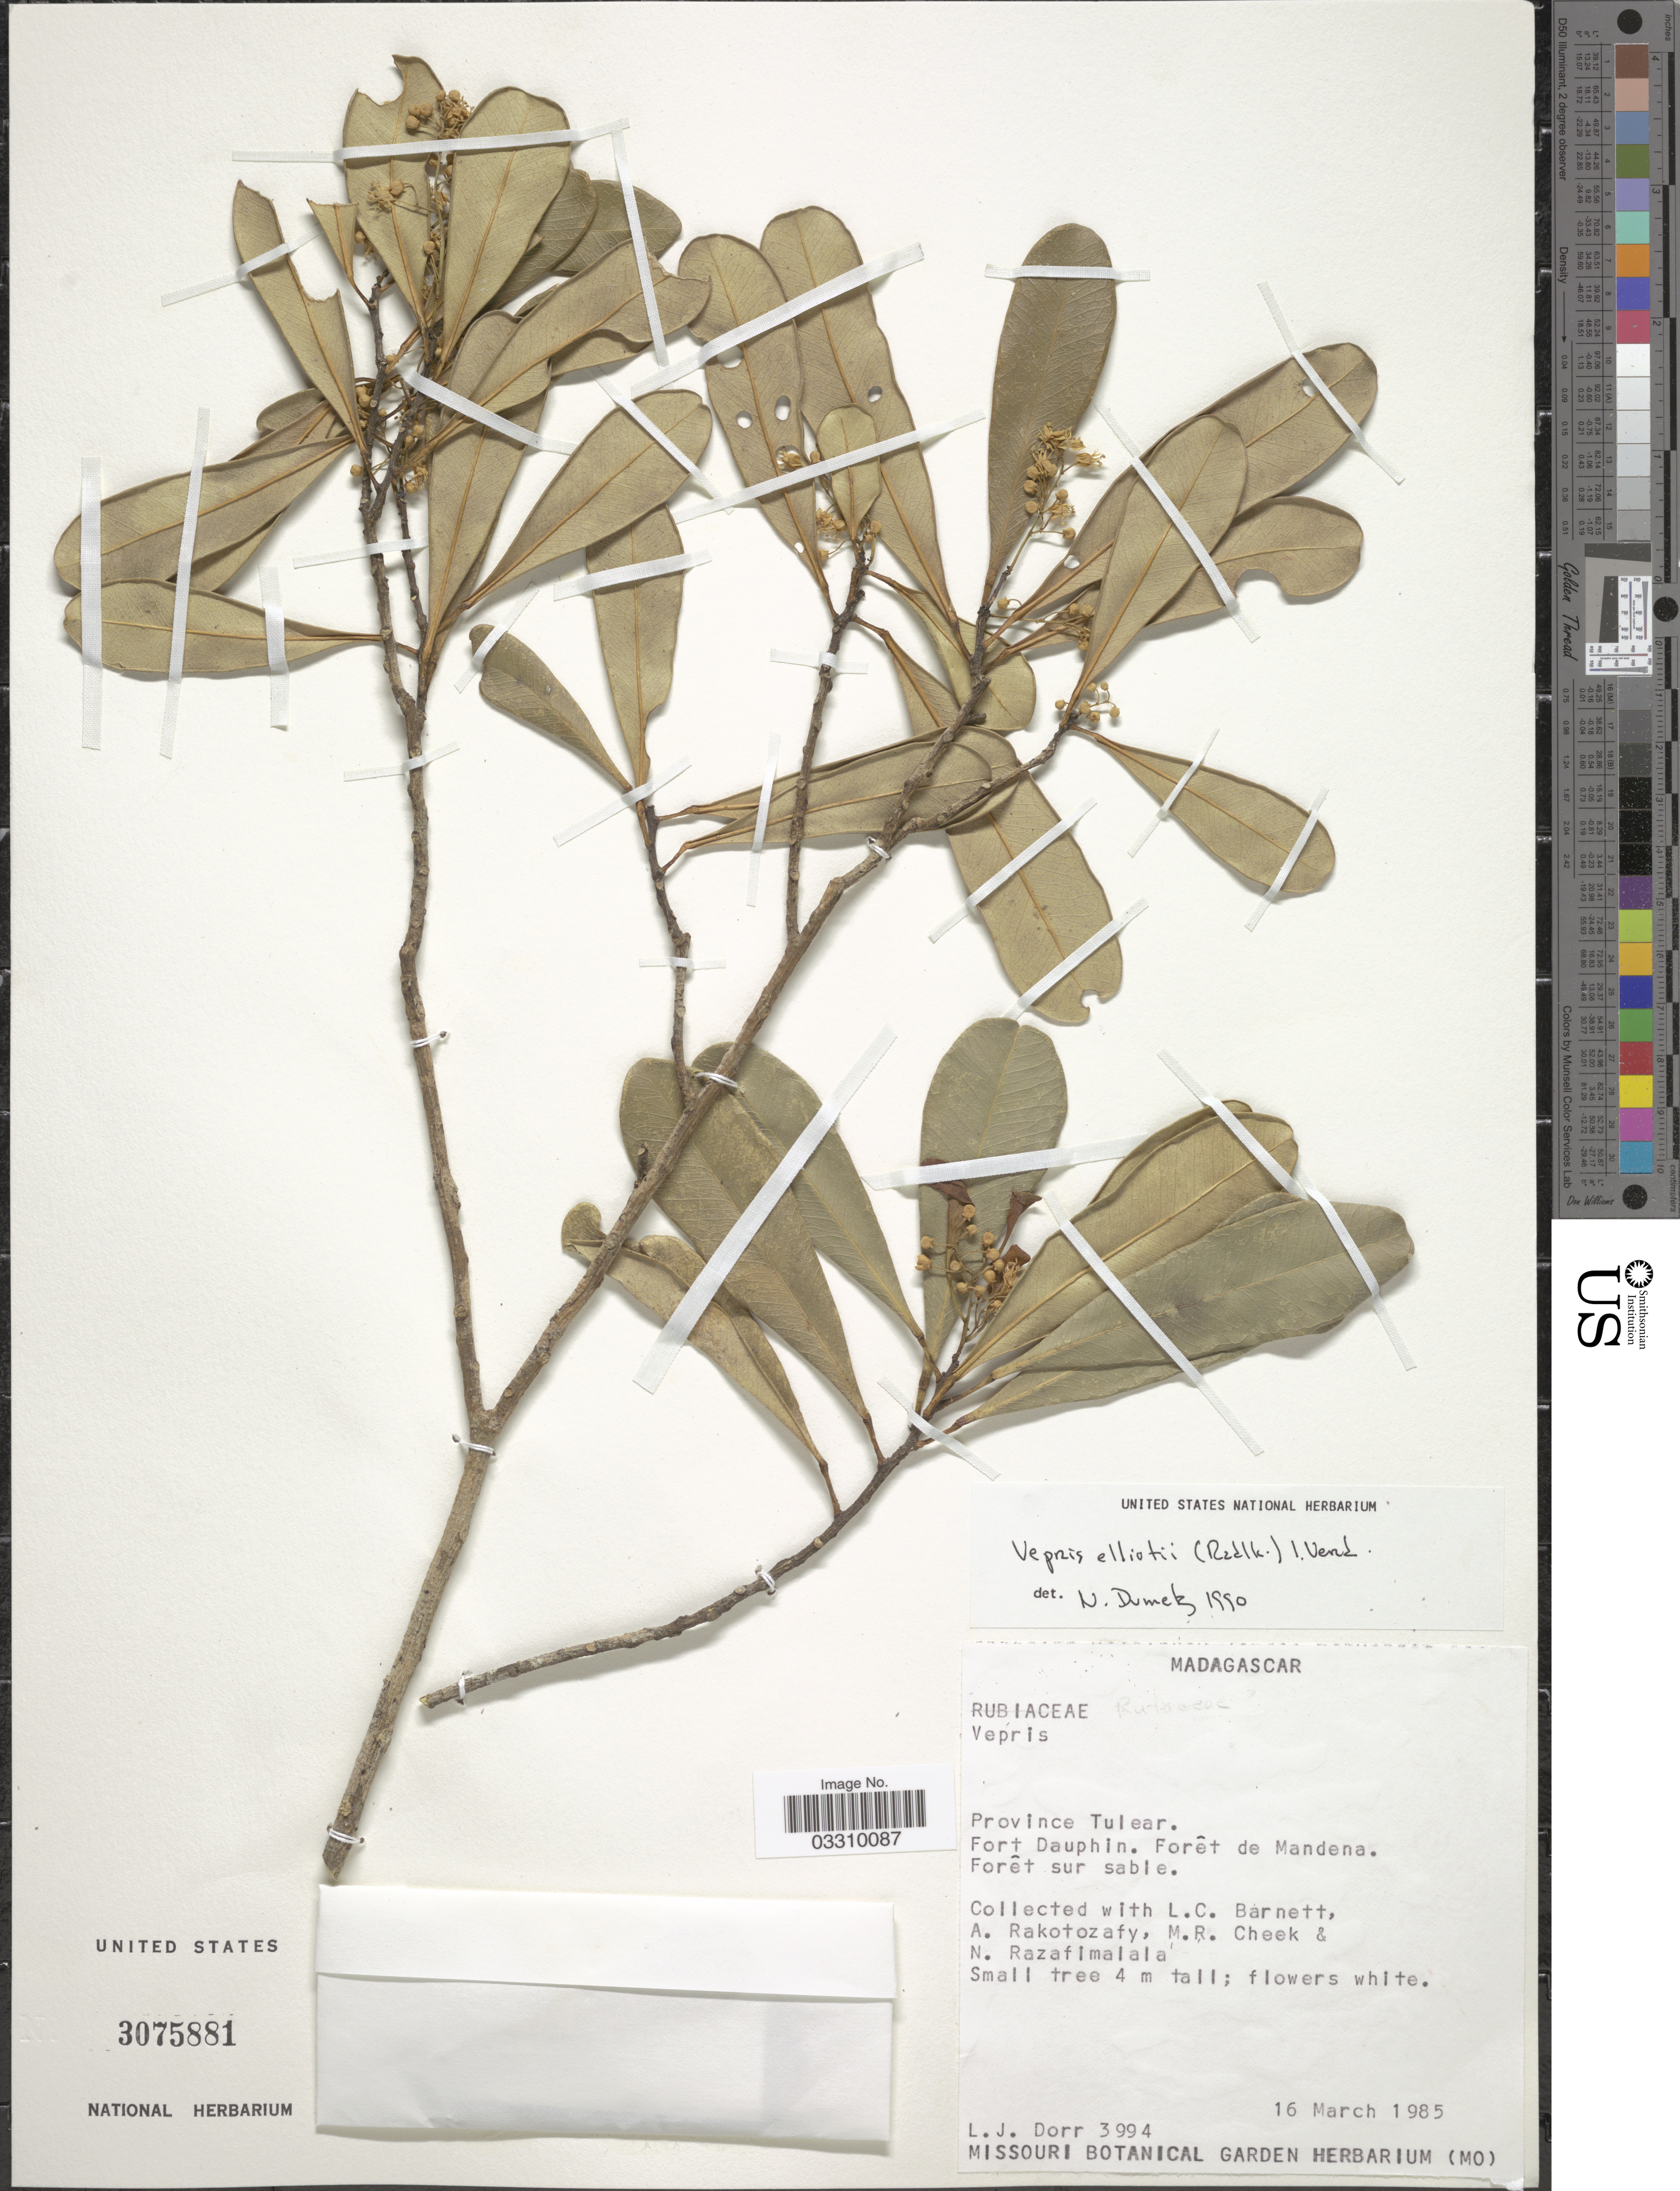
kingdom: Plantae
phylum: Tracheophyta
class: Magnoliopsida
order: Sapindales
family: Rutaceae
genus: Vepris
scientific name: Vepris elliotii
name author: (Radlk.) I. Verd.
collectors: L. J. Dorr, L. C. Barnett, A. Rakotozafy, M. Cheek & N. Razafimalala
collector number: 3994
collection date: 1985-03-16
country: Madagascar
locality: Province Tulear. Fort Dauphin. Forêt de Mandena. Forêt sur sable.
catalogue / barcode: US 3075881